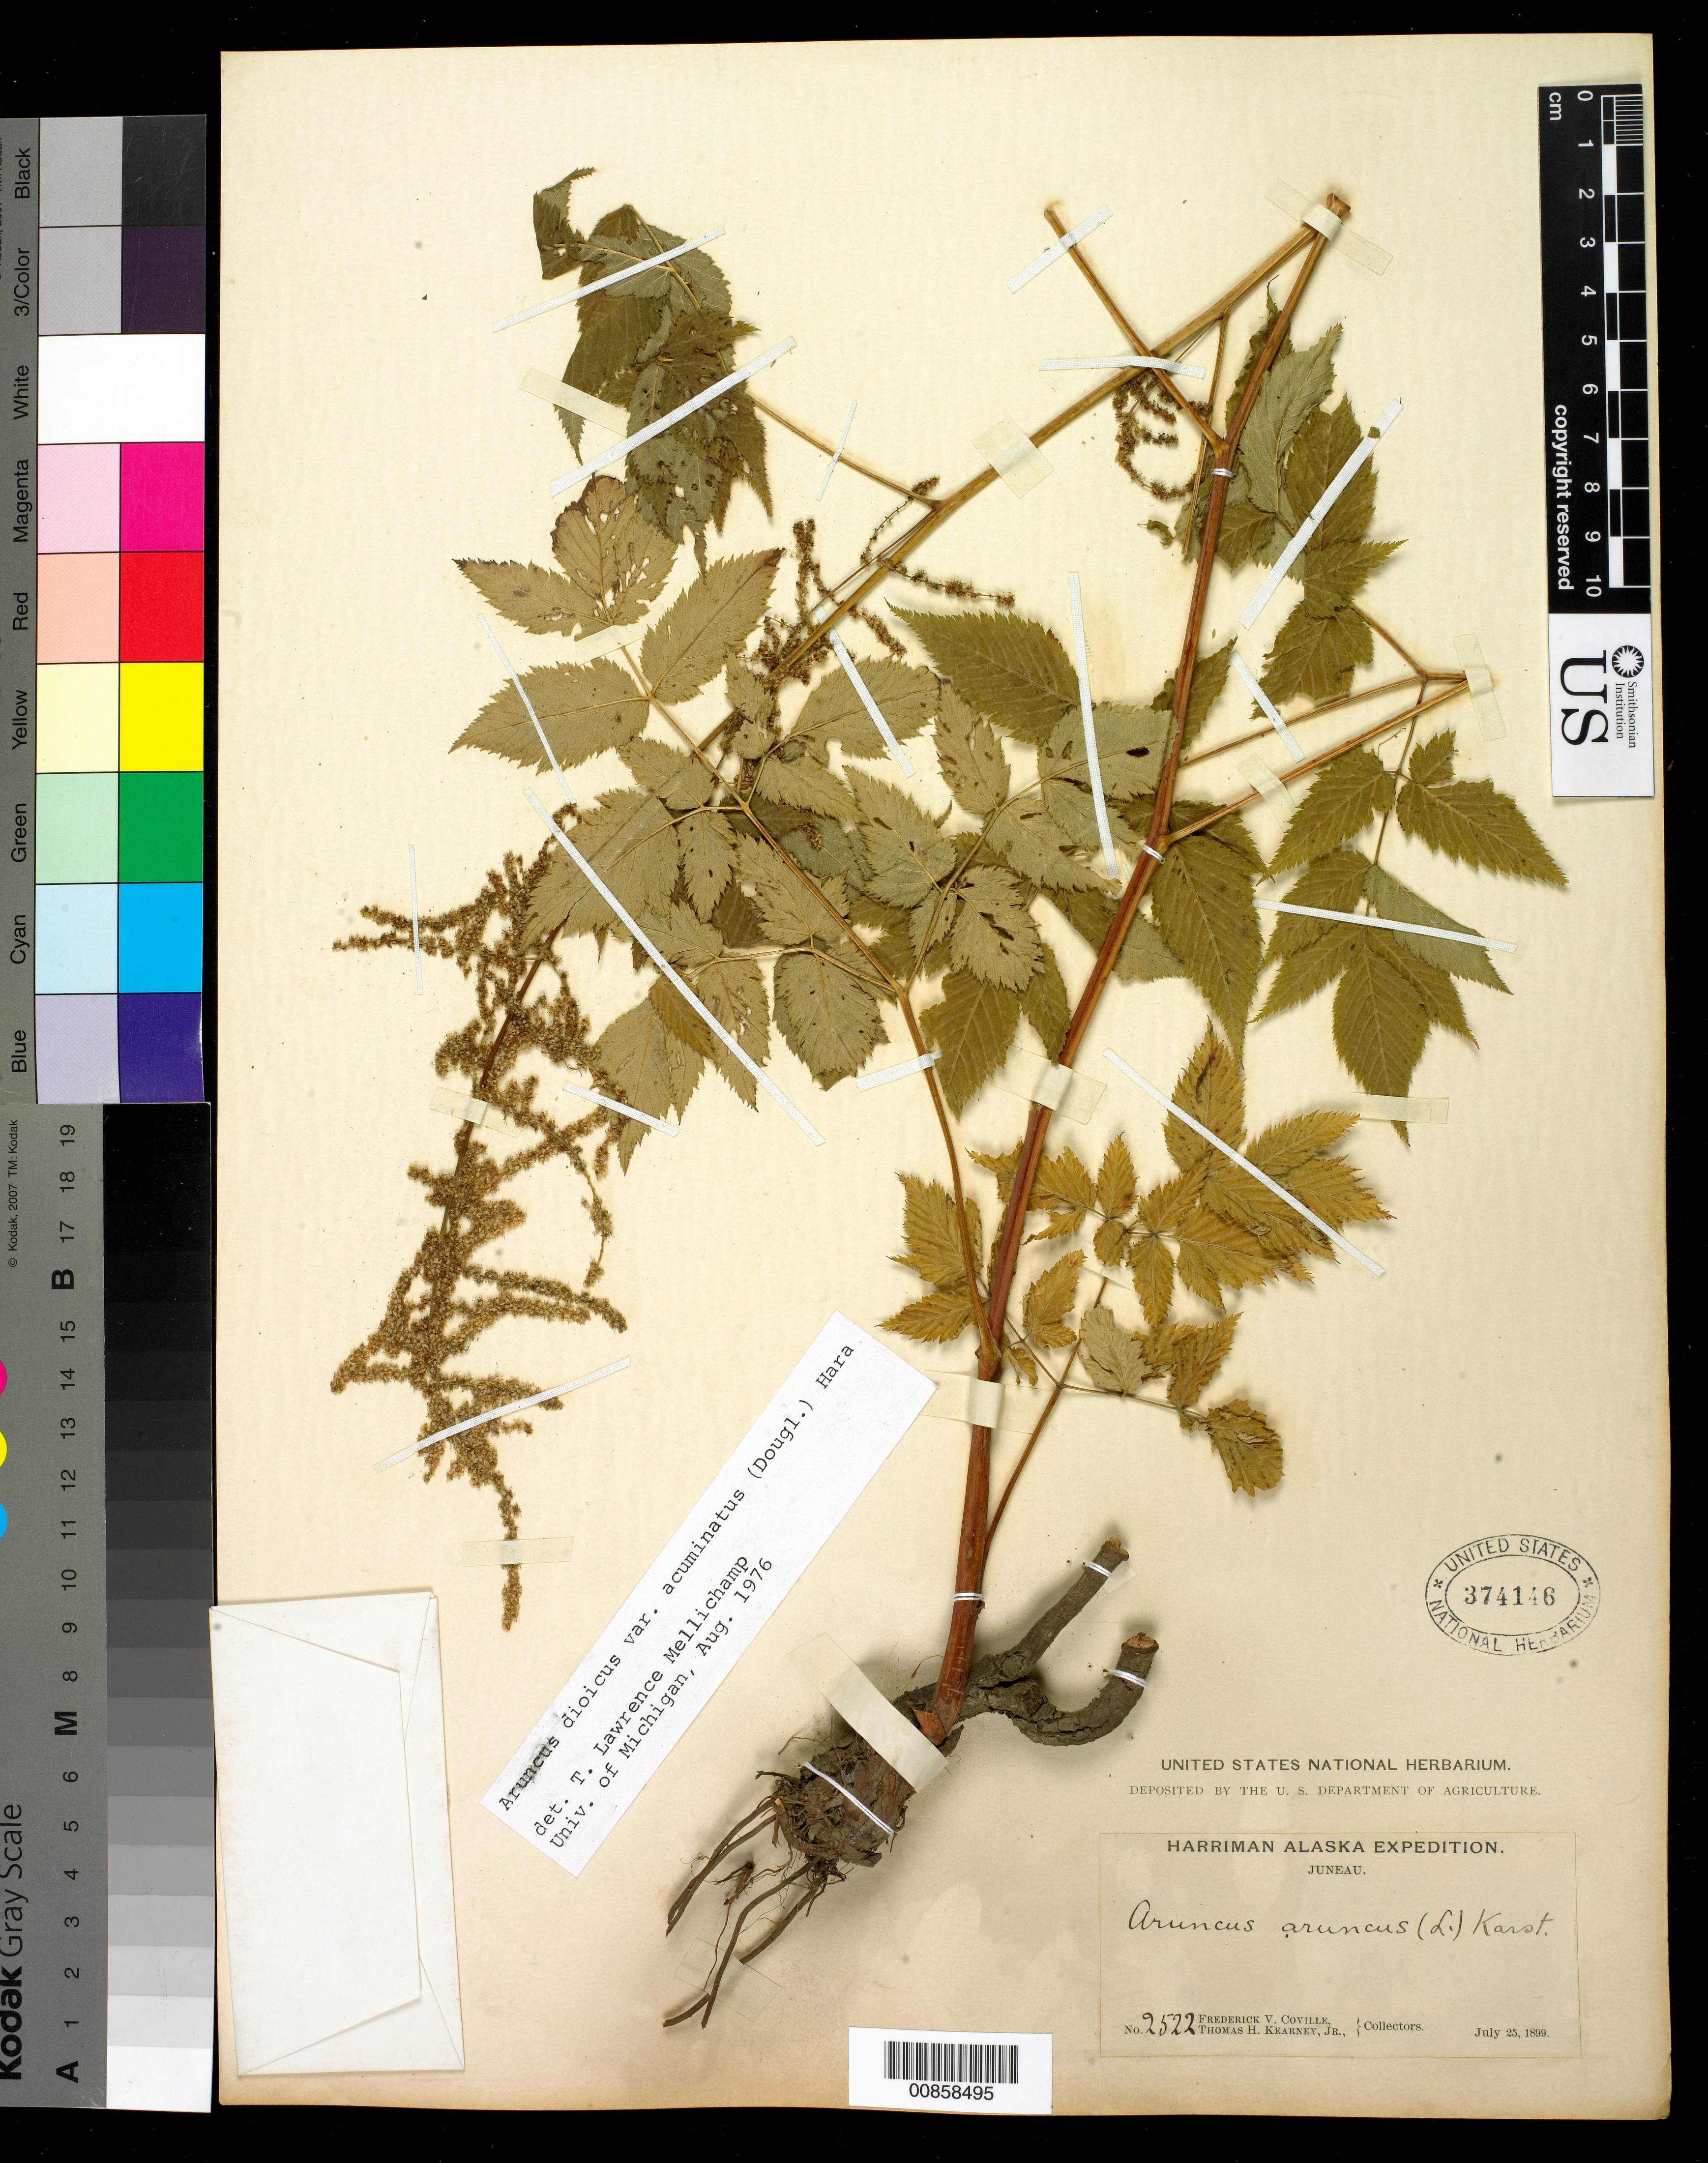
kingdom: Plantae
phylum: Tracheophyta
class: Magnoliopsida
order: Rosales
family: Rosaceae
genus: Aruncus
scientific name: Aruncus dioicus var. acuminatus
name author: (Rydb.) H. Hara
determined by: Mellichamp, T. L.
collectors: F. V. Coville & T. H. Kearney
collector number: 2522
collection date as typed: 25 Jul 1899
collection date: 1899-07-25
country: United States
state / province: Alaska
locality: Juneau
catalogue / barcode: US 374146